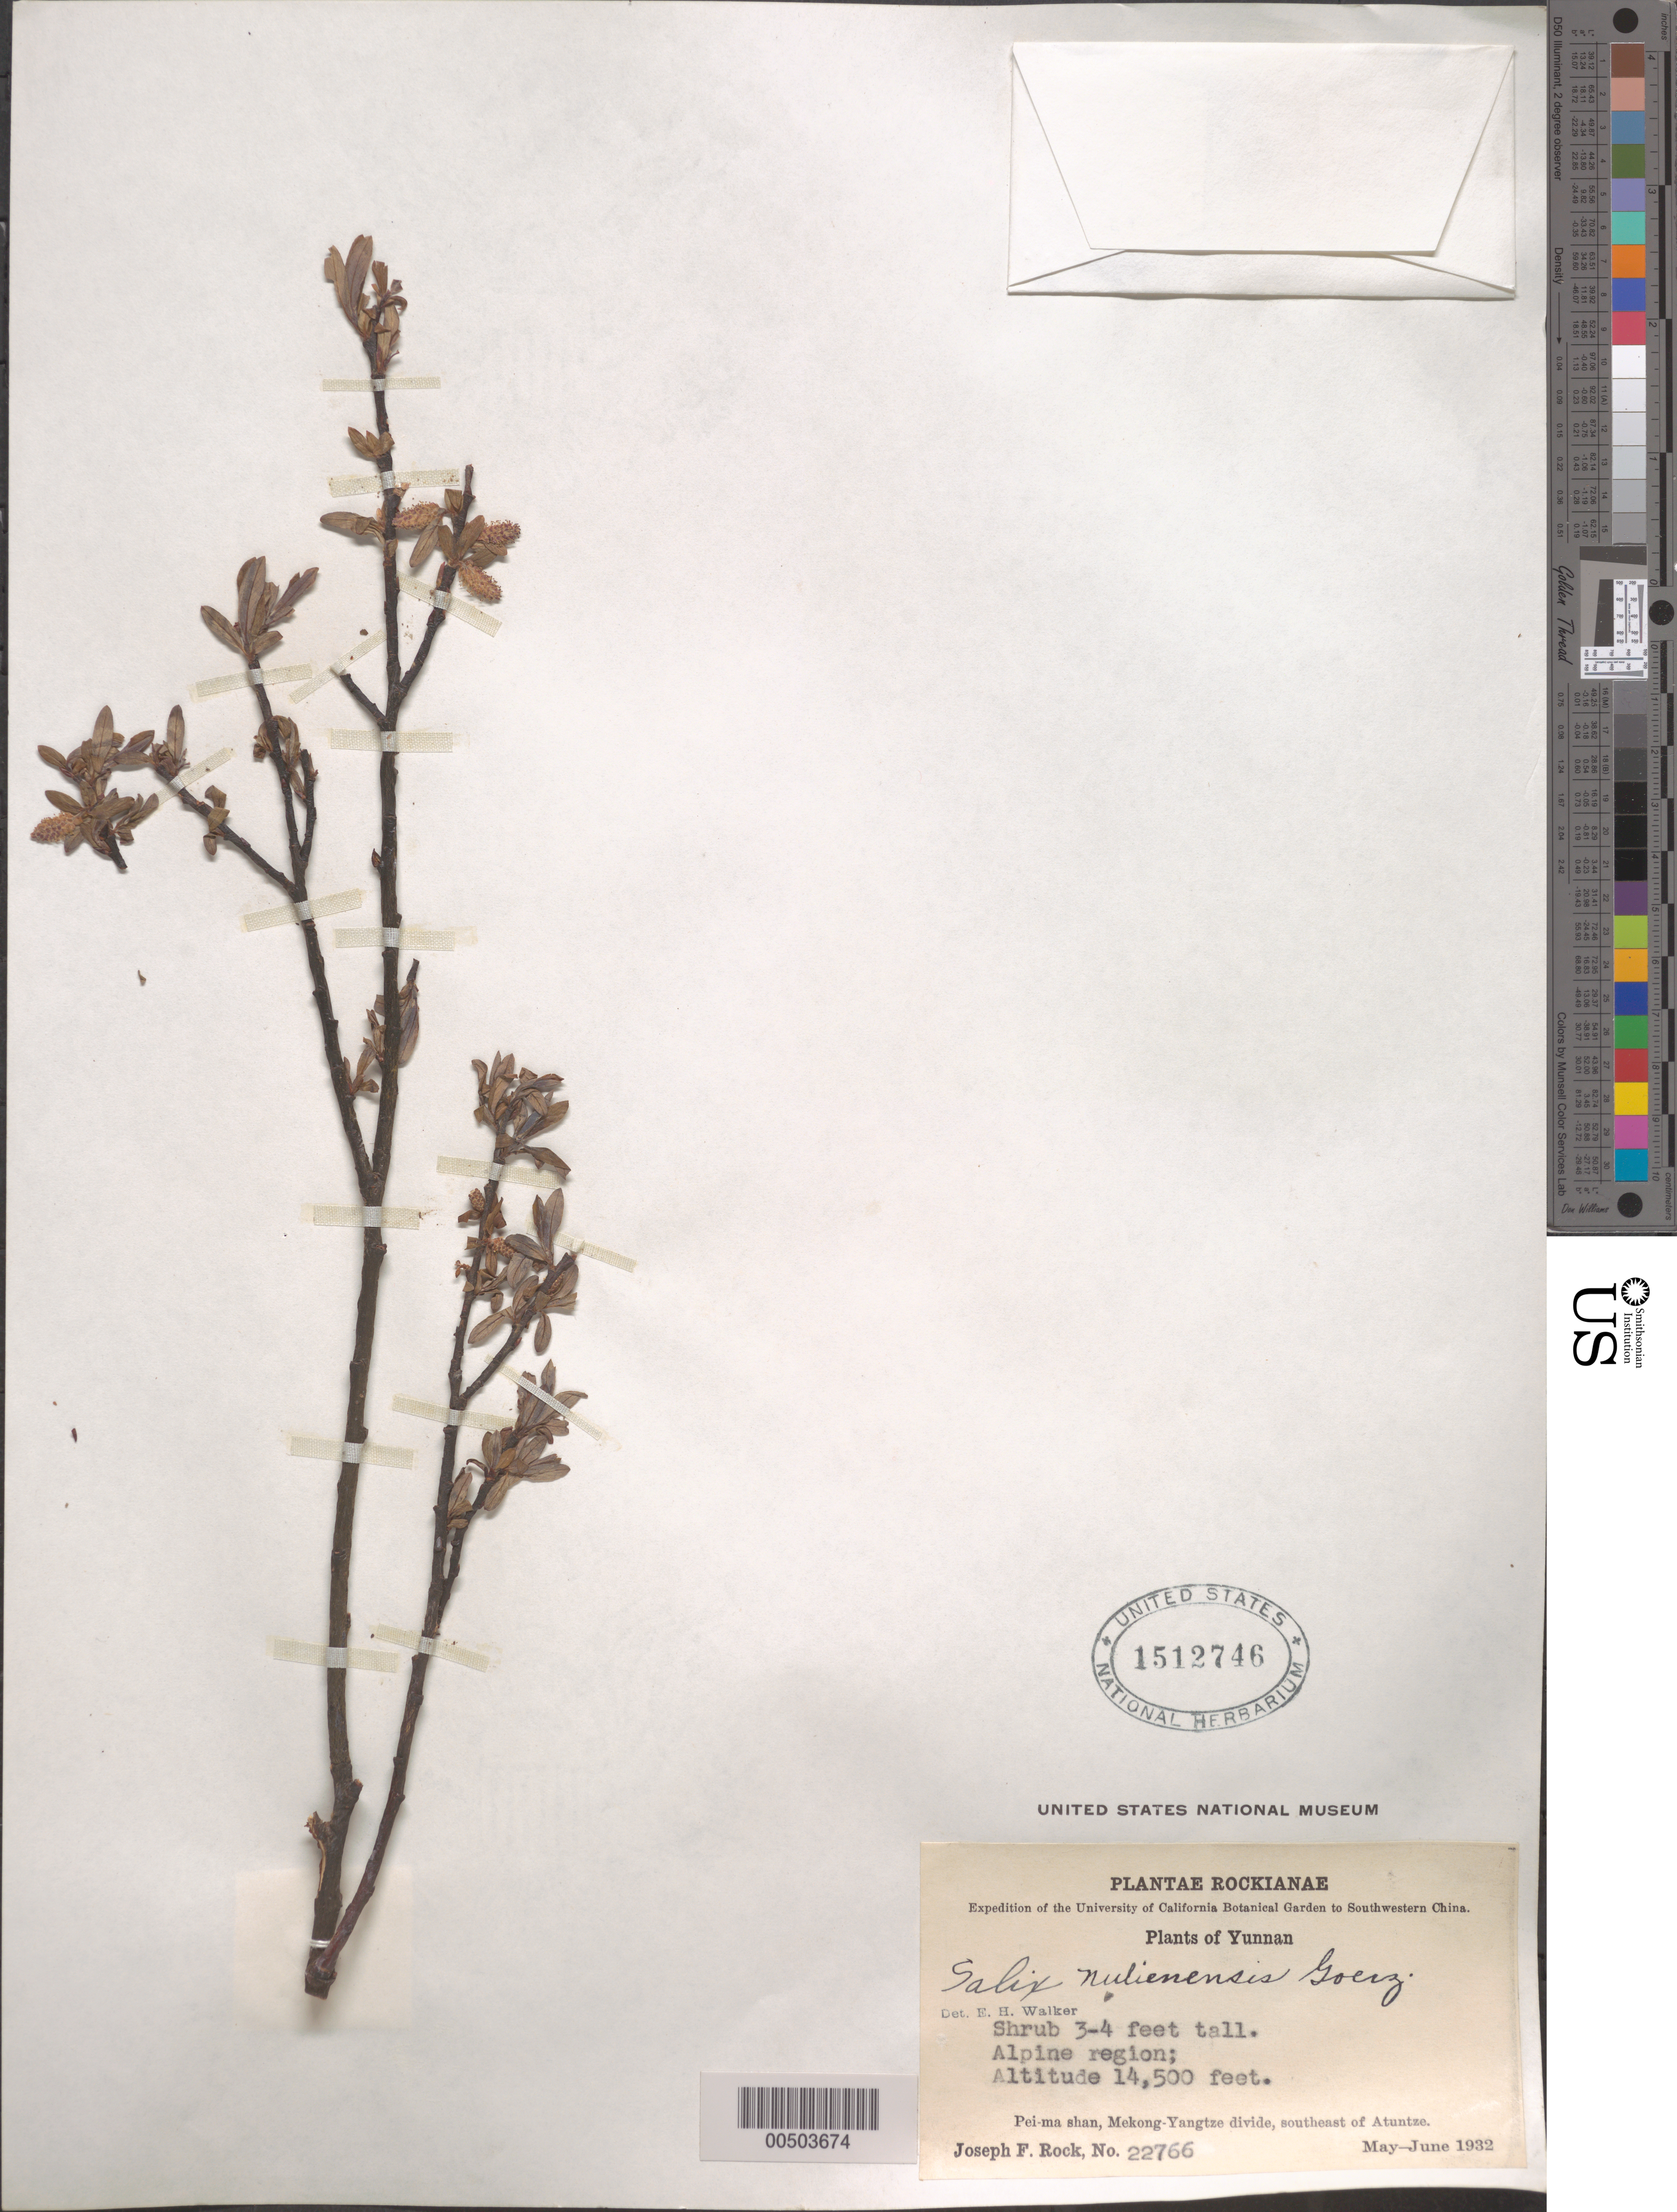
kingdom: Plantae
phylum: Tracheophyta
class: Magnoliopsida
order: Malpighiales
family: Salicaceae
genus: Salix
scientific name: Salix muliensis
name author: Goerz in Rehder & Kobuski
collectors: J. F. Rock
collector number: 22766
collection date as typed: May 1932 to -- Jun 1932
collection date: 1932-05/1932-06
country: China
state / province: Yunnan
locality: Alpine region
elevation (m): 4420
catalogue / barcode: US 1512746